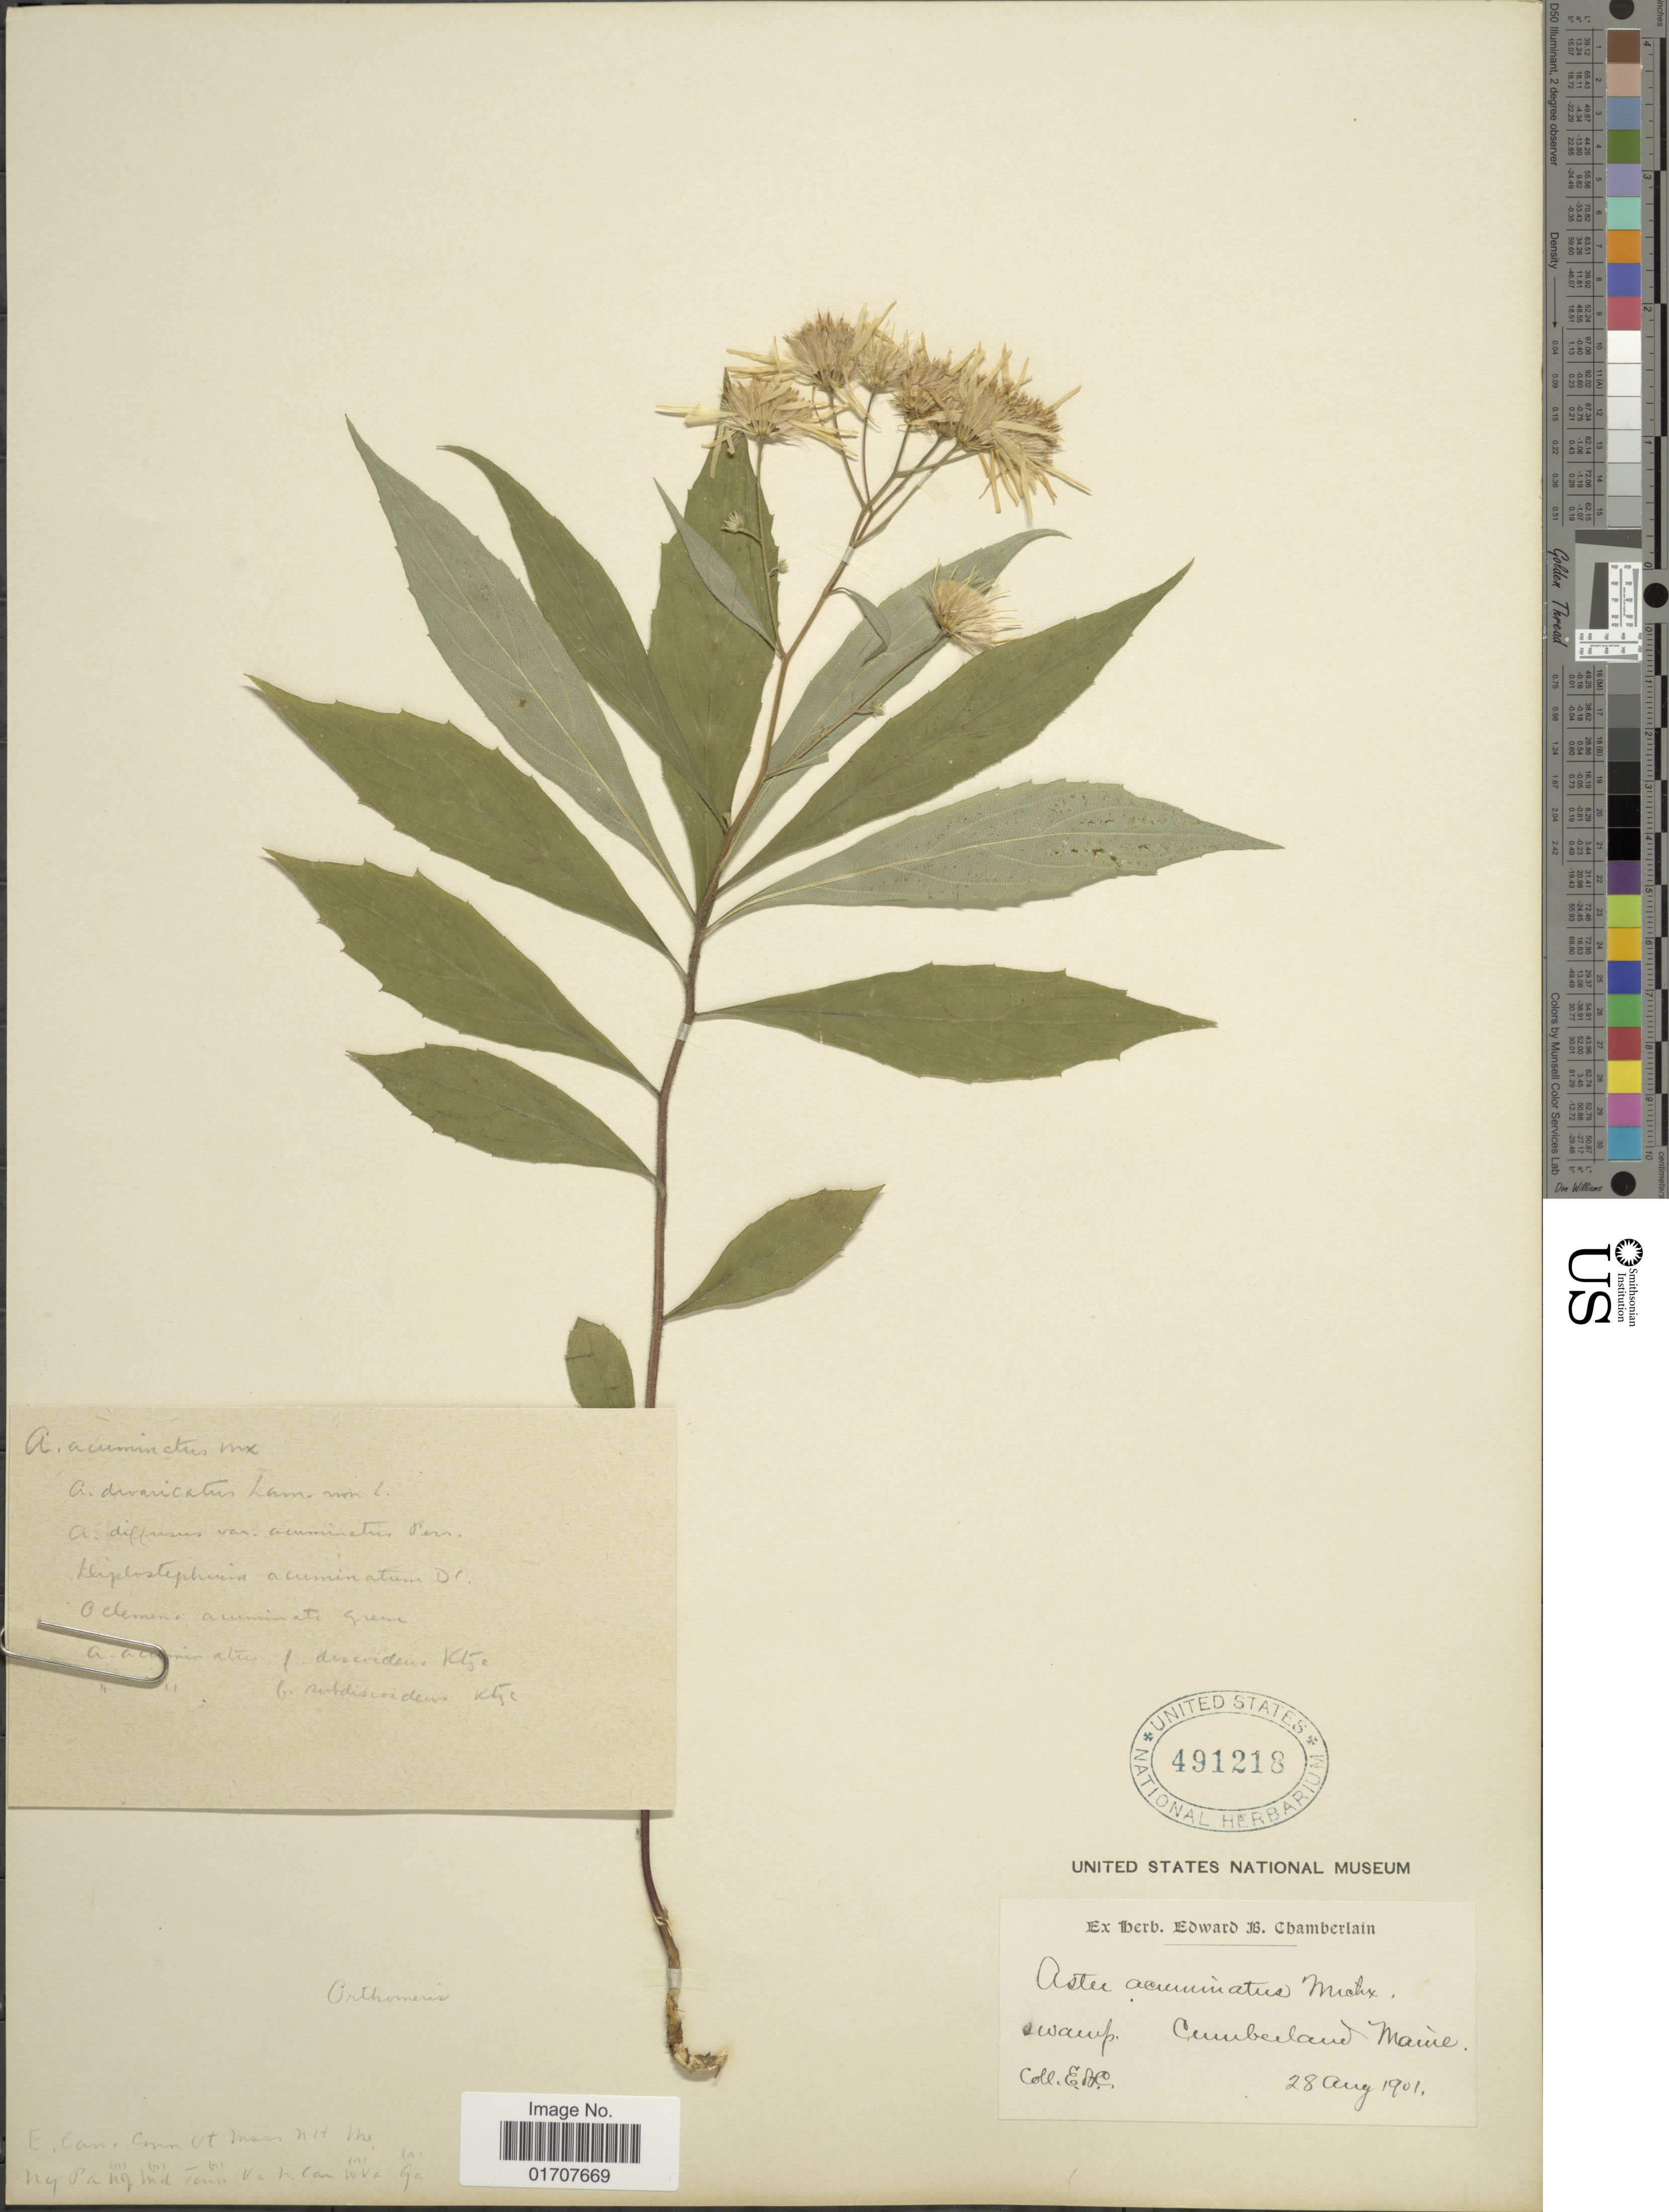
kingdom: Plantae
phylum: Tracheophyta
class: Magnoliopsida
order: Asterales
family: Asteraceae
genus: Oclemena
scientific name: Oclemena acuminata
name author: (Michx.) Greene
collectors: E. Chamberlain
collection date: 1901-08-28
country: United States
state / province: Maine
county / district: Cumberland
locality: Cumberland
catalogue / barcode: US 491218